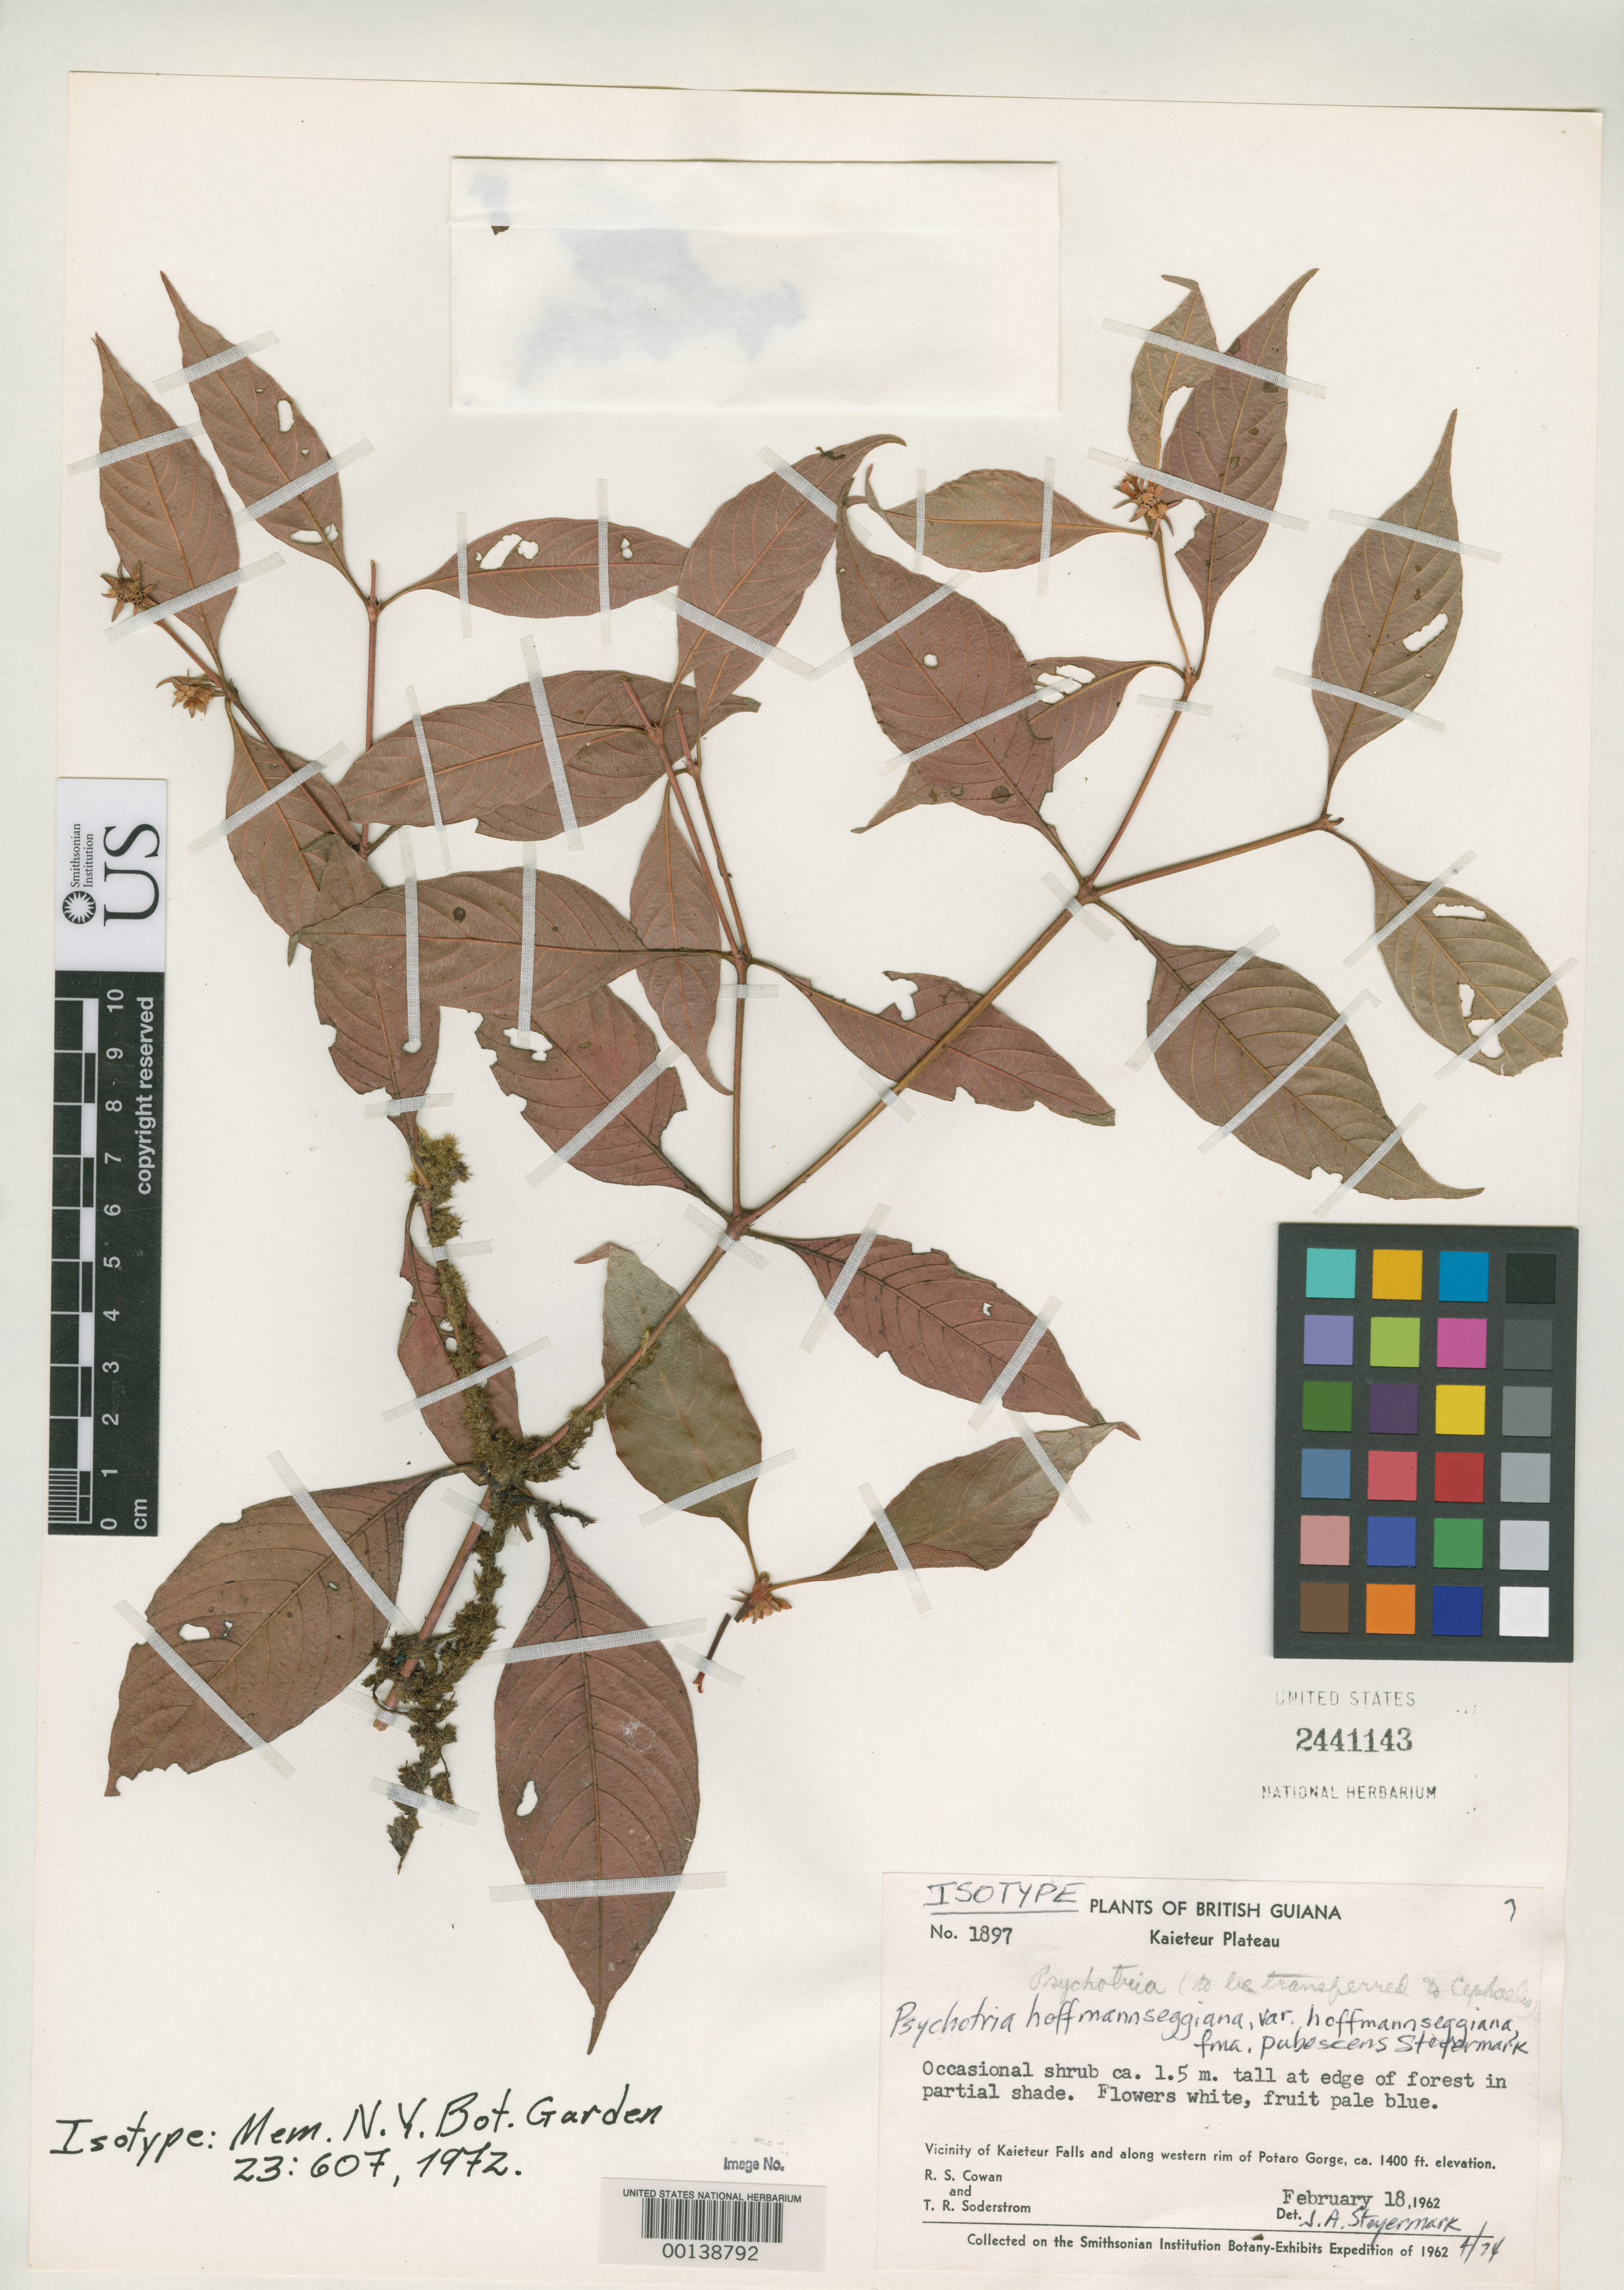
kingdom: Plantae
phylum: Tracheophyta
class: Magnoliopsida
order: Gentianales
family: Rubiaceae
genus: Psychotria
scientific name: Psychotria hoffmannseggiana f. pubescens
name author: Steyerm.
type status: Isotype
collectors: R. S. Cowan & T. R. Soderstrom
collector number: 1897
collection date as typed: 18 Feb 1962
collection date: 1962-02-18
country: Guyana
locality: Kaieteur plateau, vicinity of Kaieteur Falls.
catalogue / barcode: US 2441143